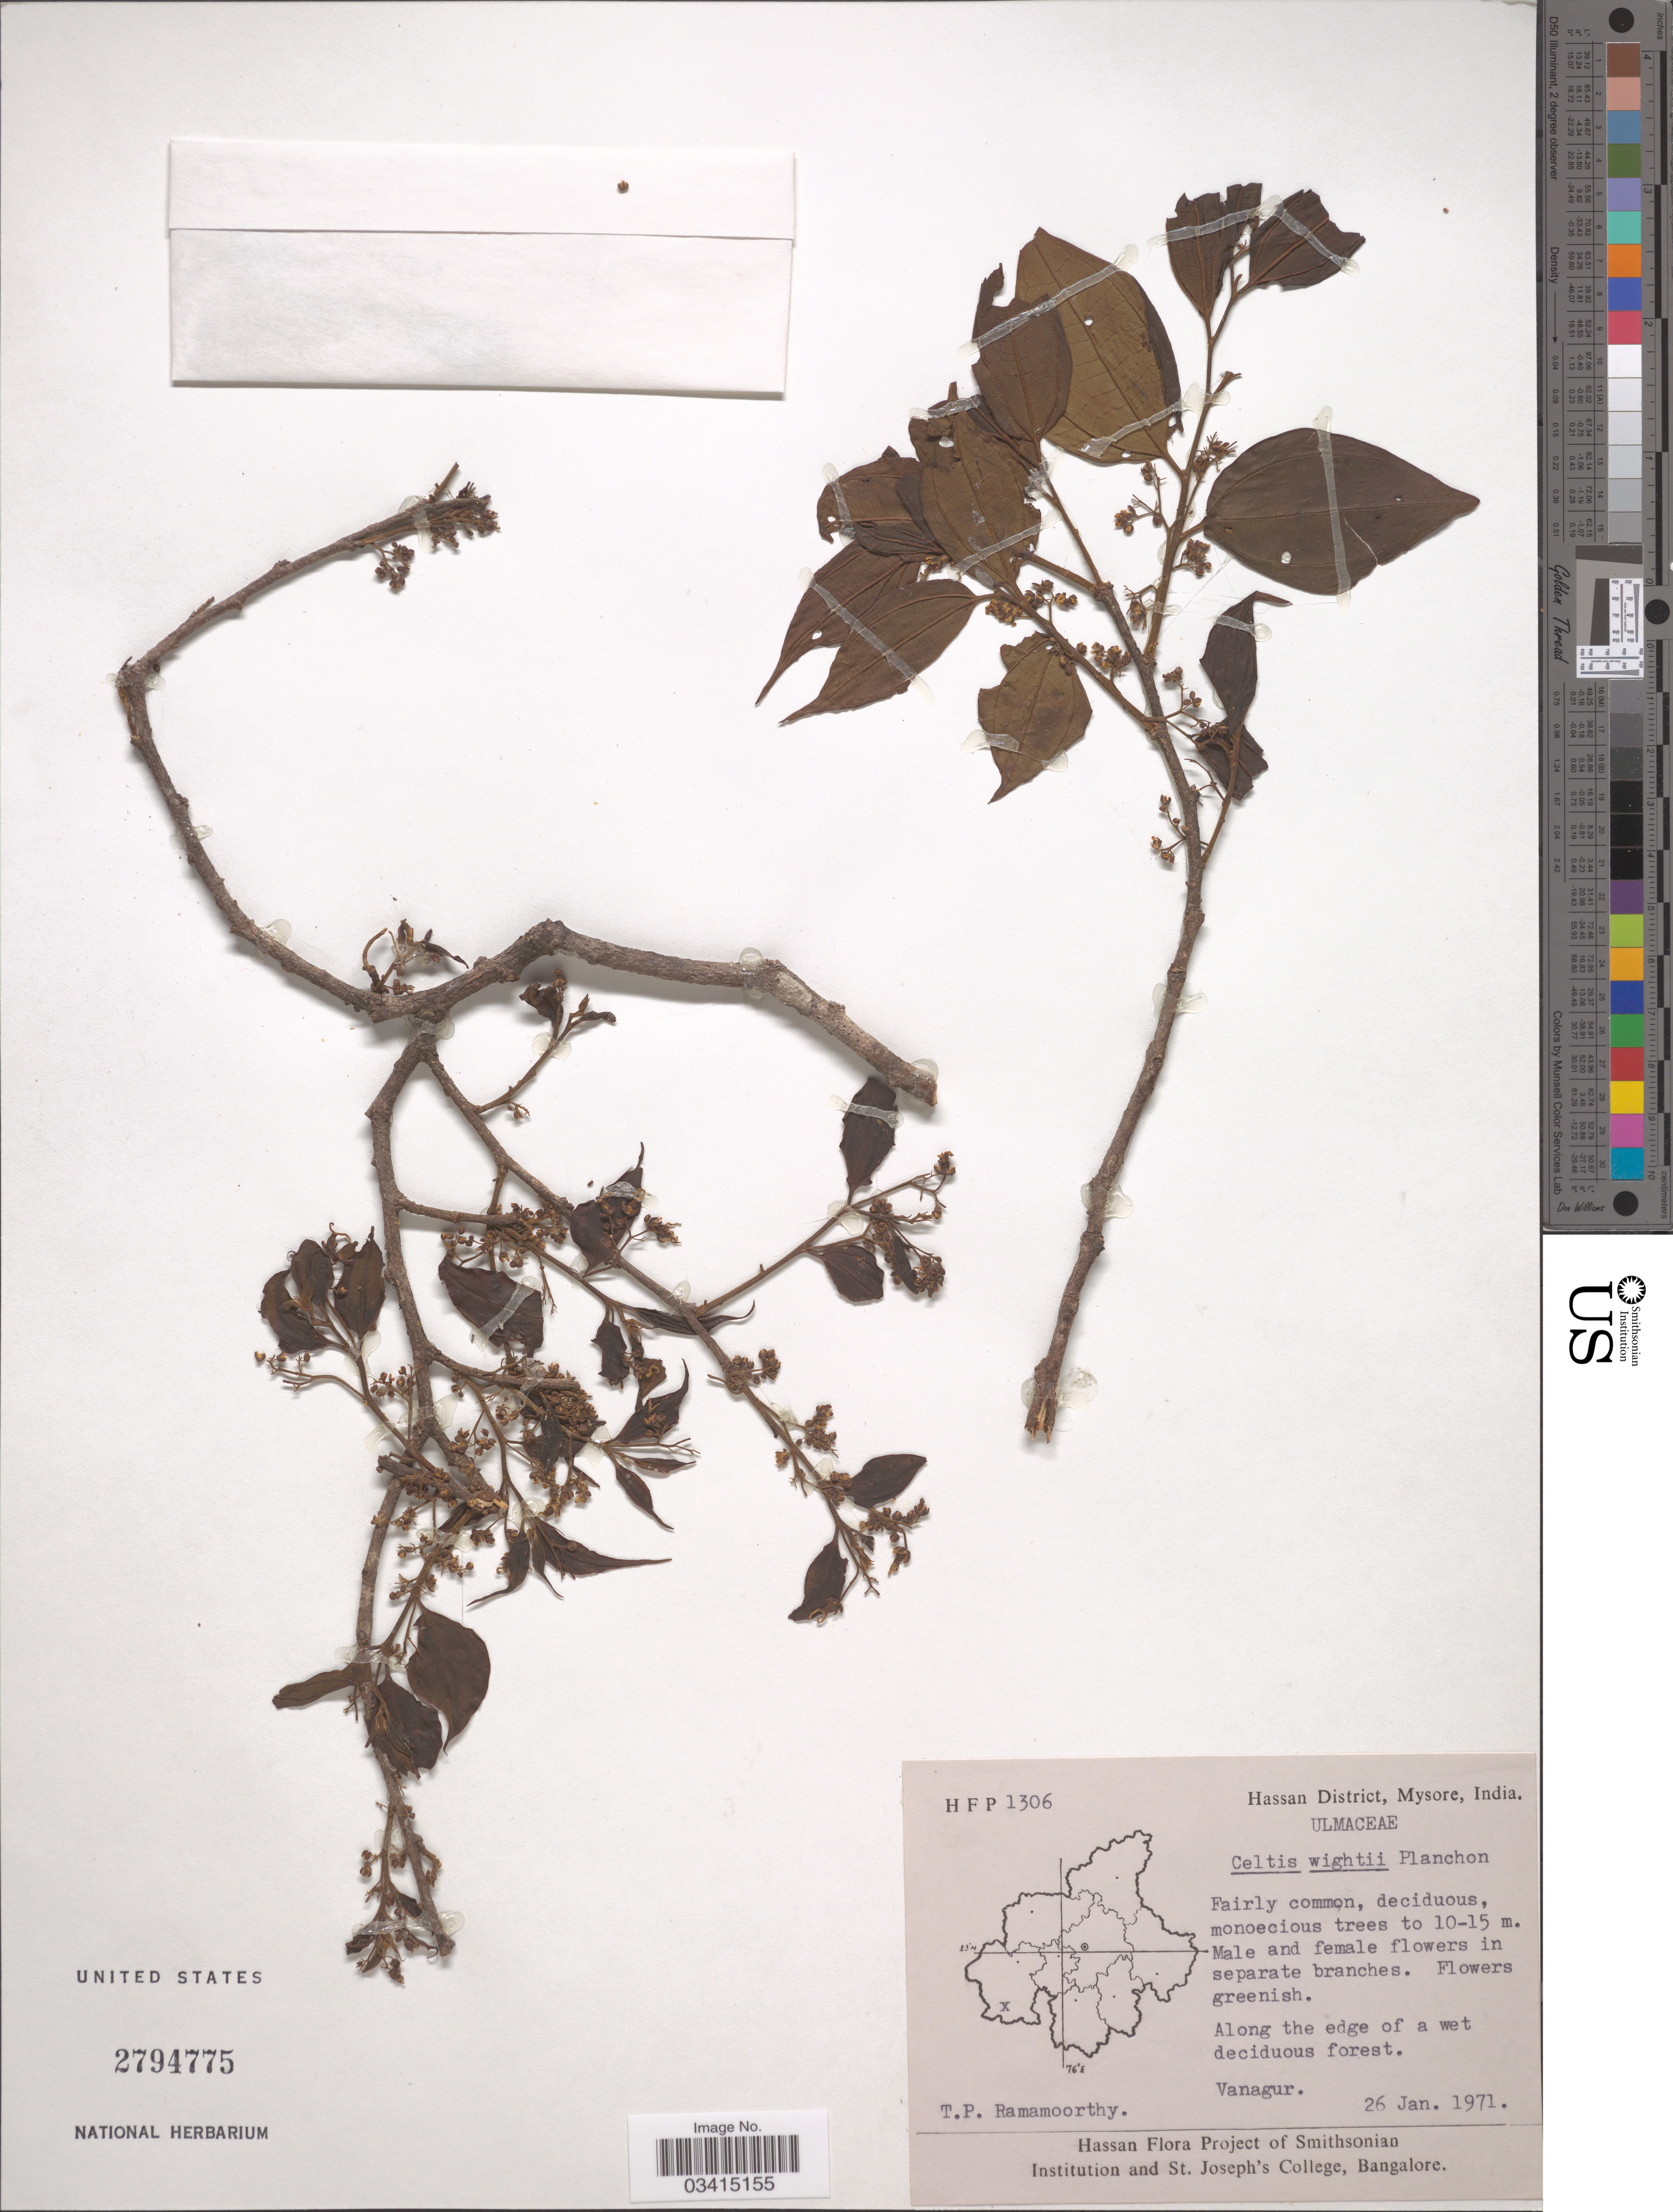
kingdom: Plantae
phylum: Tracheophyta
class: Magnoliopsida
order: Rosales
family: Cannabaceae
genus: Celtis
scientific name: Celtis philippensis var. wightii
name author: (Planch.) Soepadmo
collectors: T. P. Ramamoorthy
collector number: HFP1306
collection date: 1971-01-26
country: India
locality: Hassan District, Mysore. Vanagur.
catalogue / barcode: US 2794775